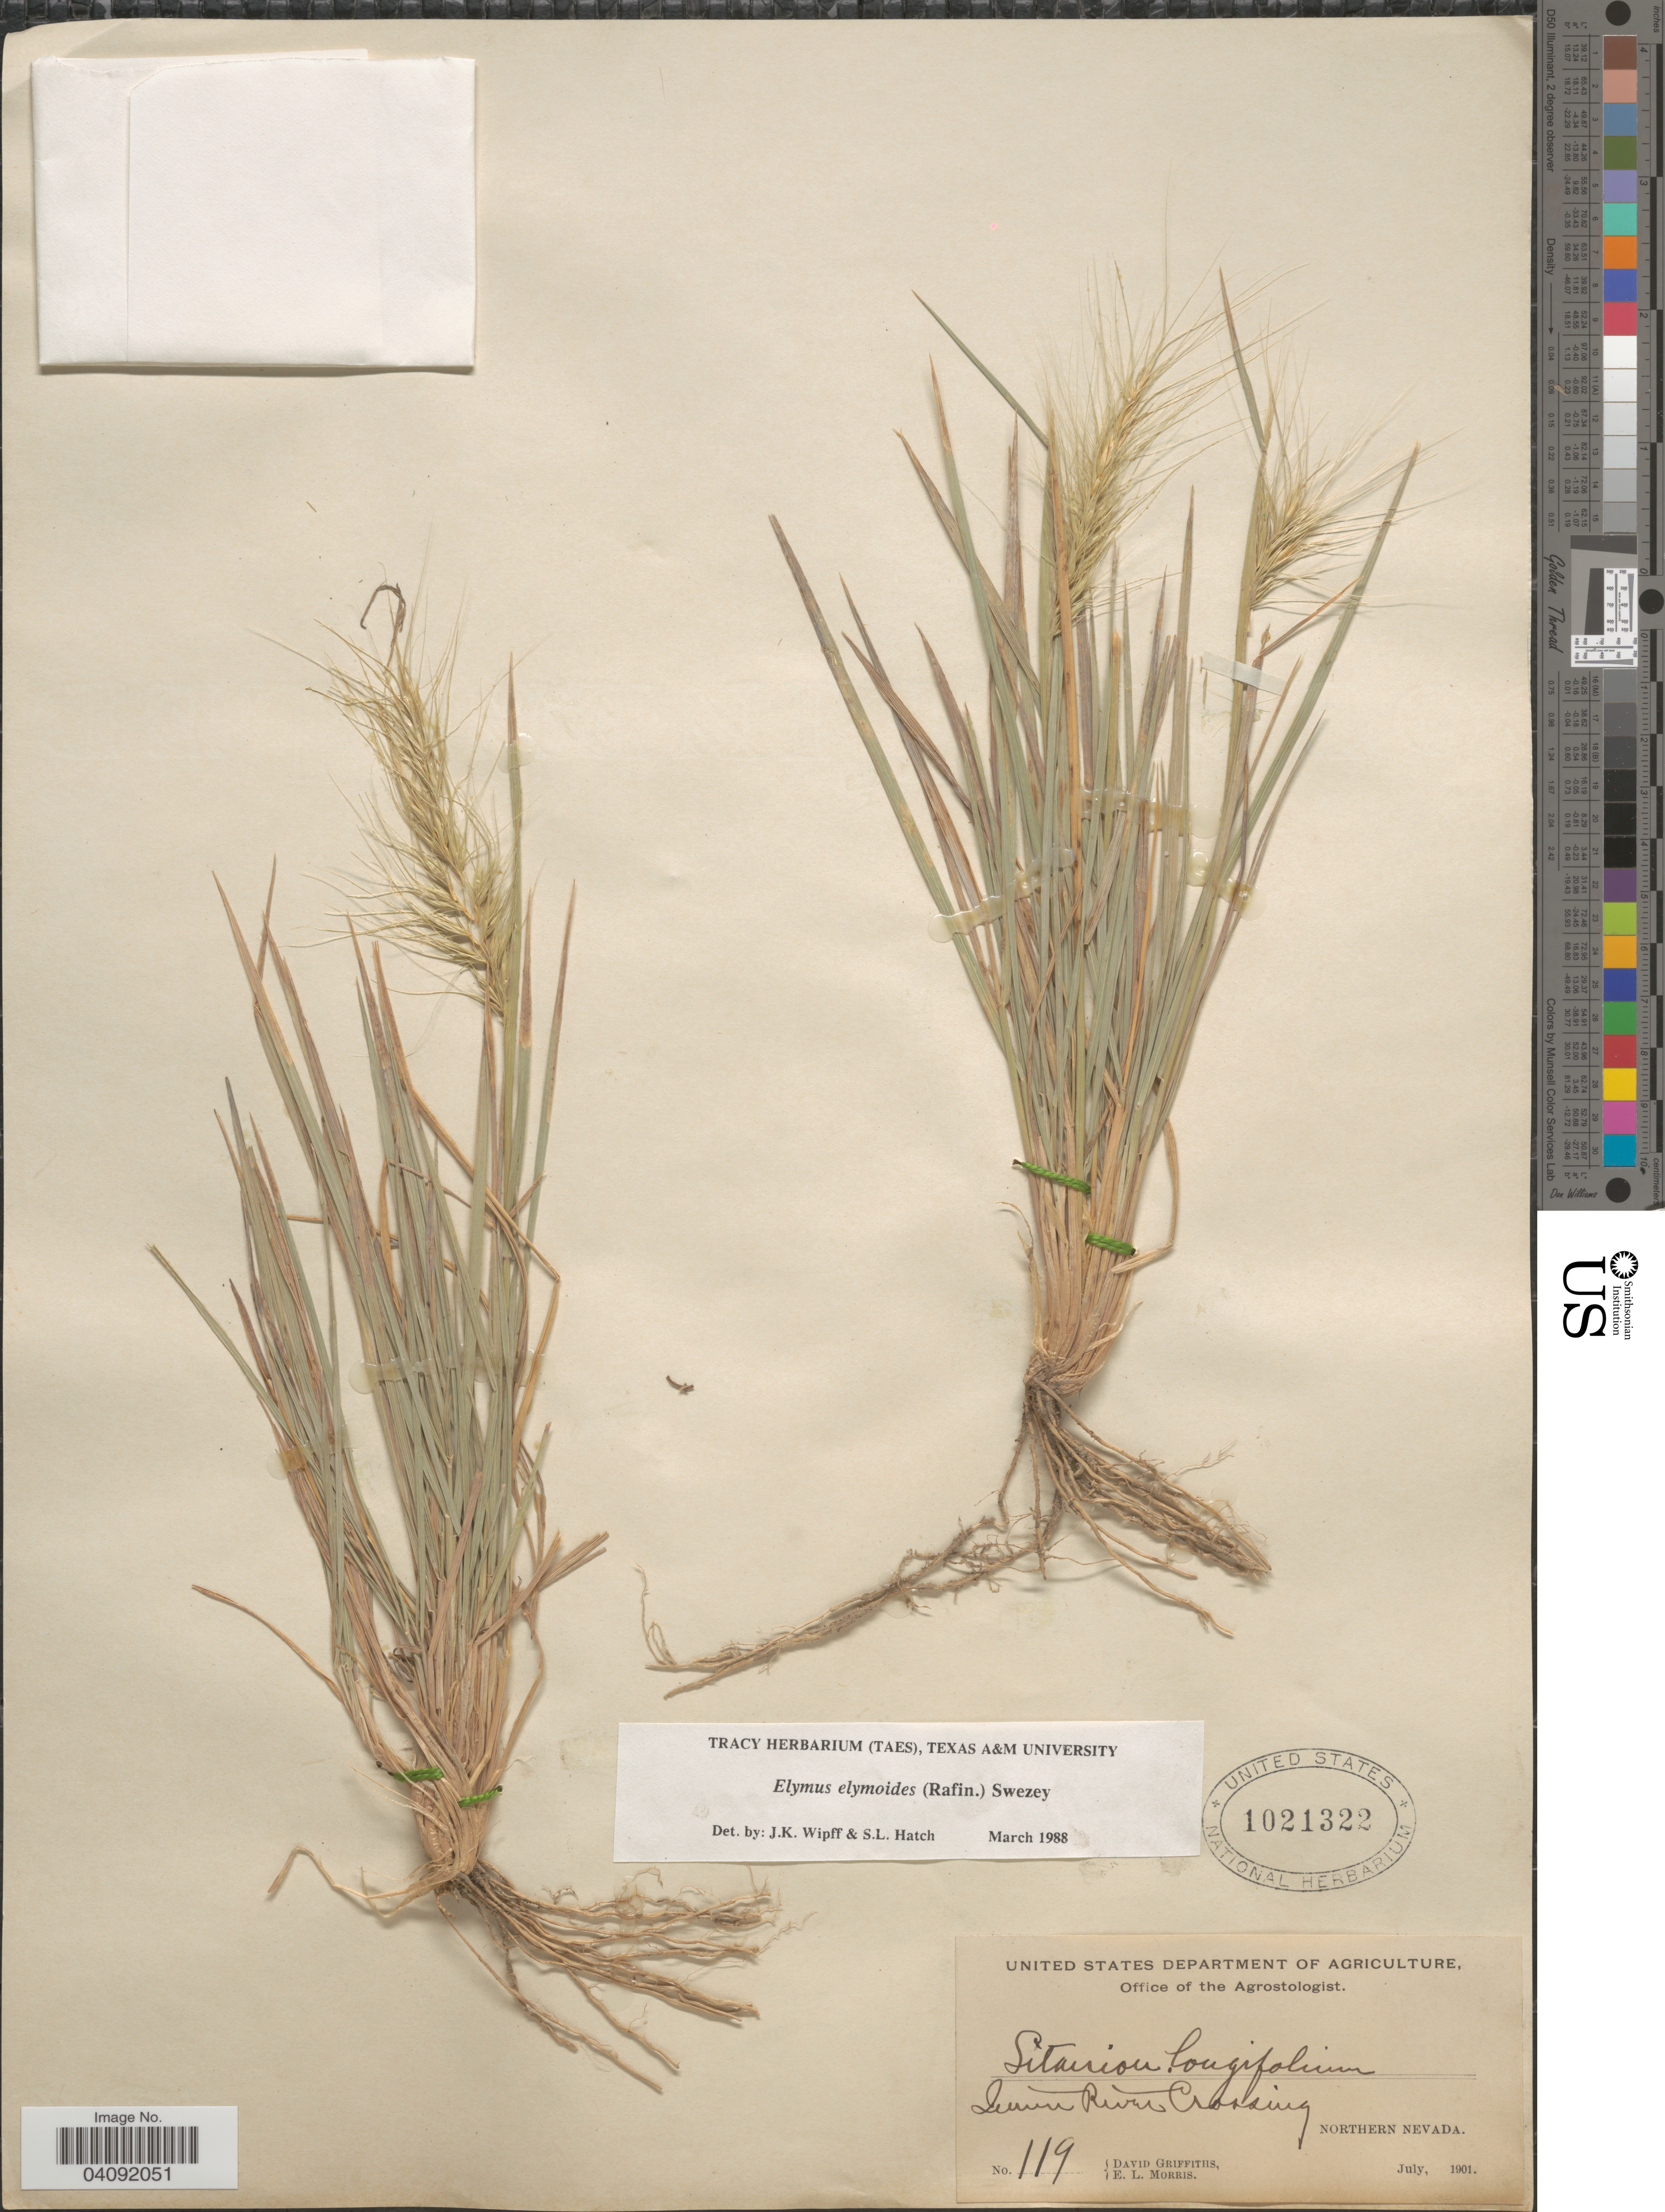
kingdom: Plantae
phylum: Tracheophyta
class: Liliopsida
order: Poales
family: Poaceae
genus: Elymus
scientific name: Elymus elymoides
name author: (Raf.) Swezey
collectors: D. Griffiths & E. Morris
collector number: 119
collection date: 1901-07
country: United States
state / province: Nevada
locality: Quinn River Crossing. Northern Nevada.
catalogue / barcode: US 1021322